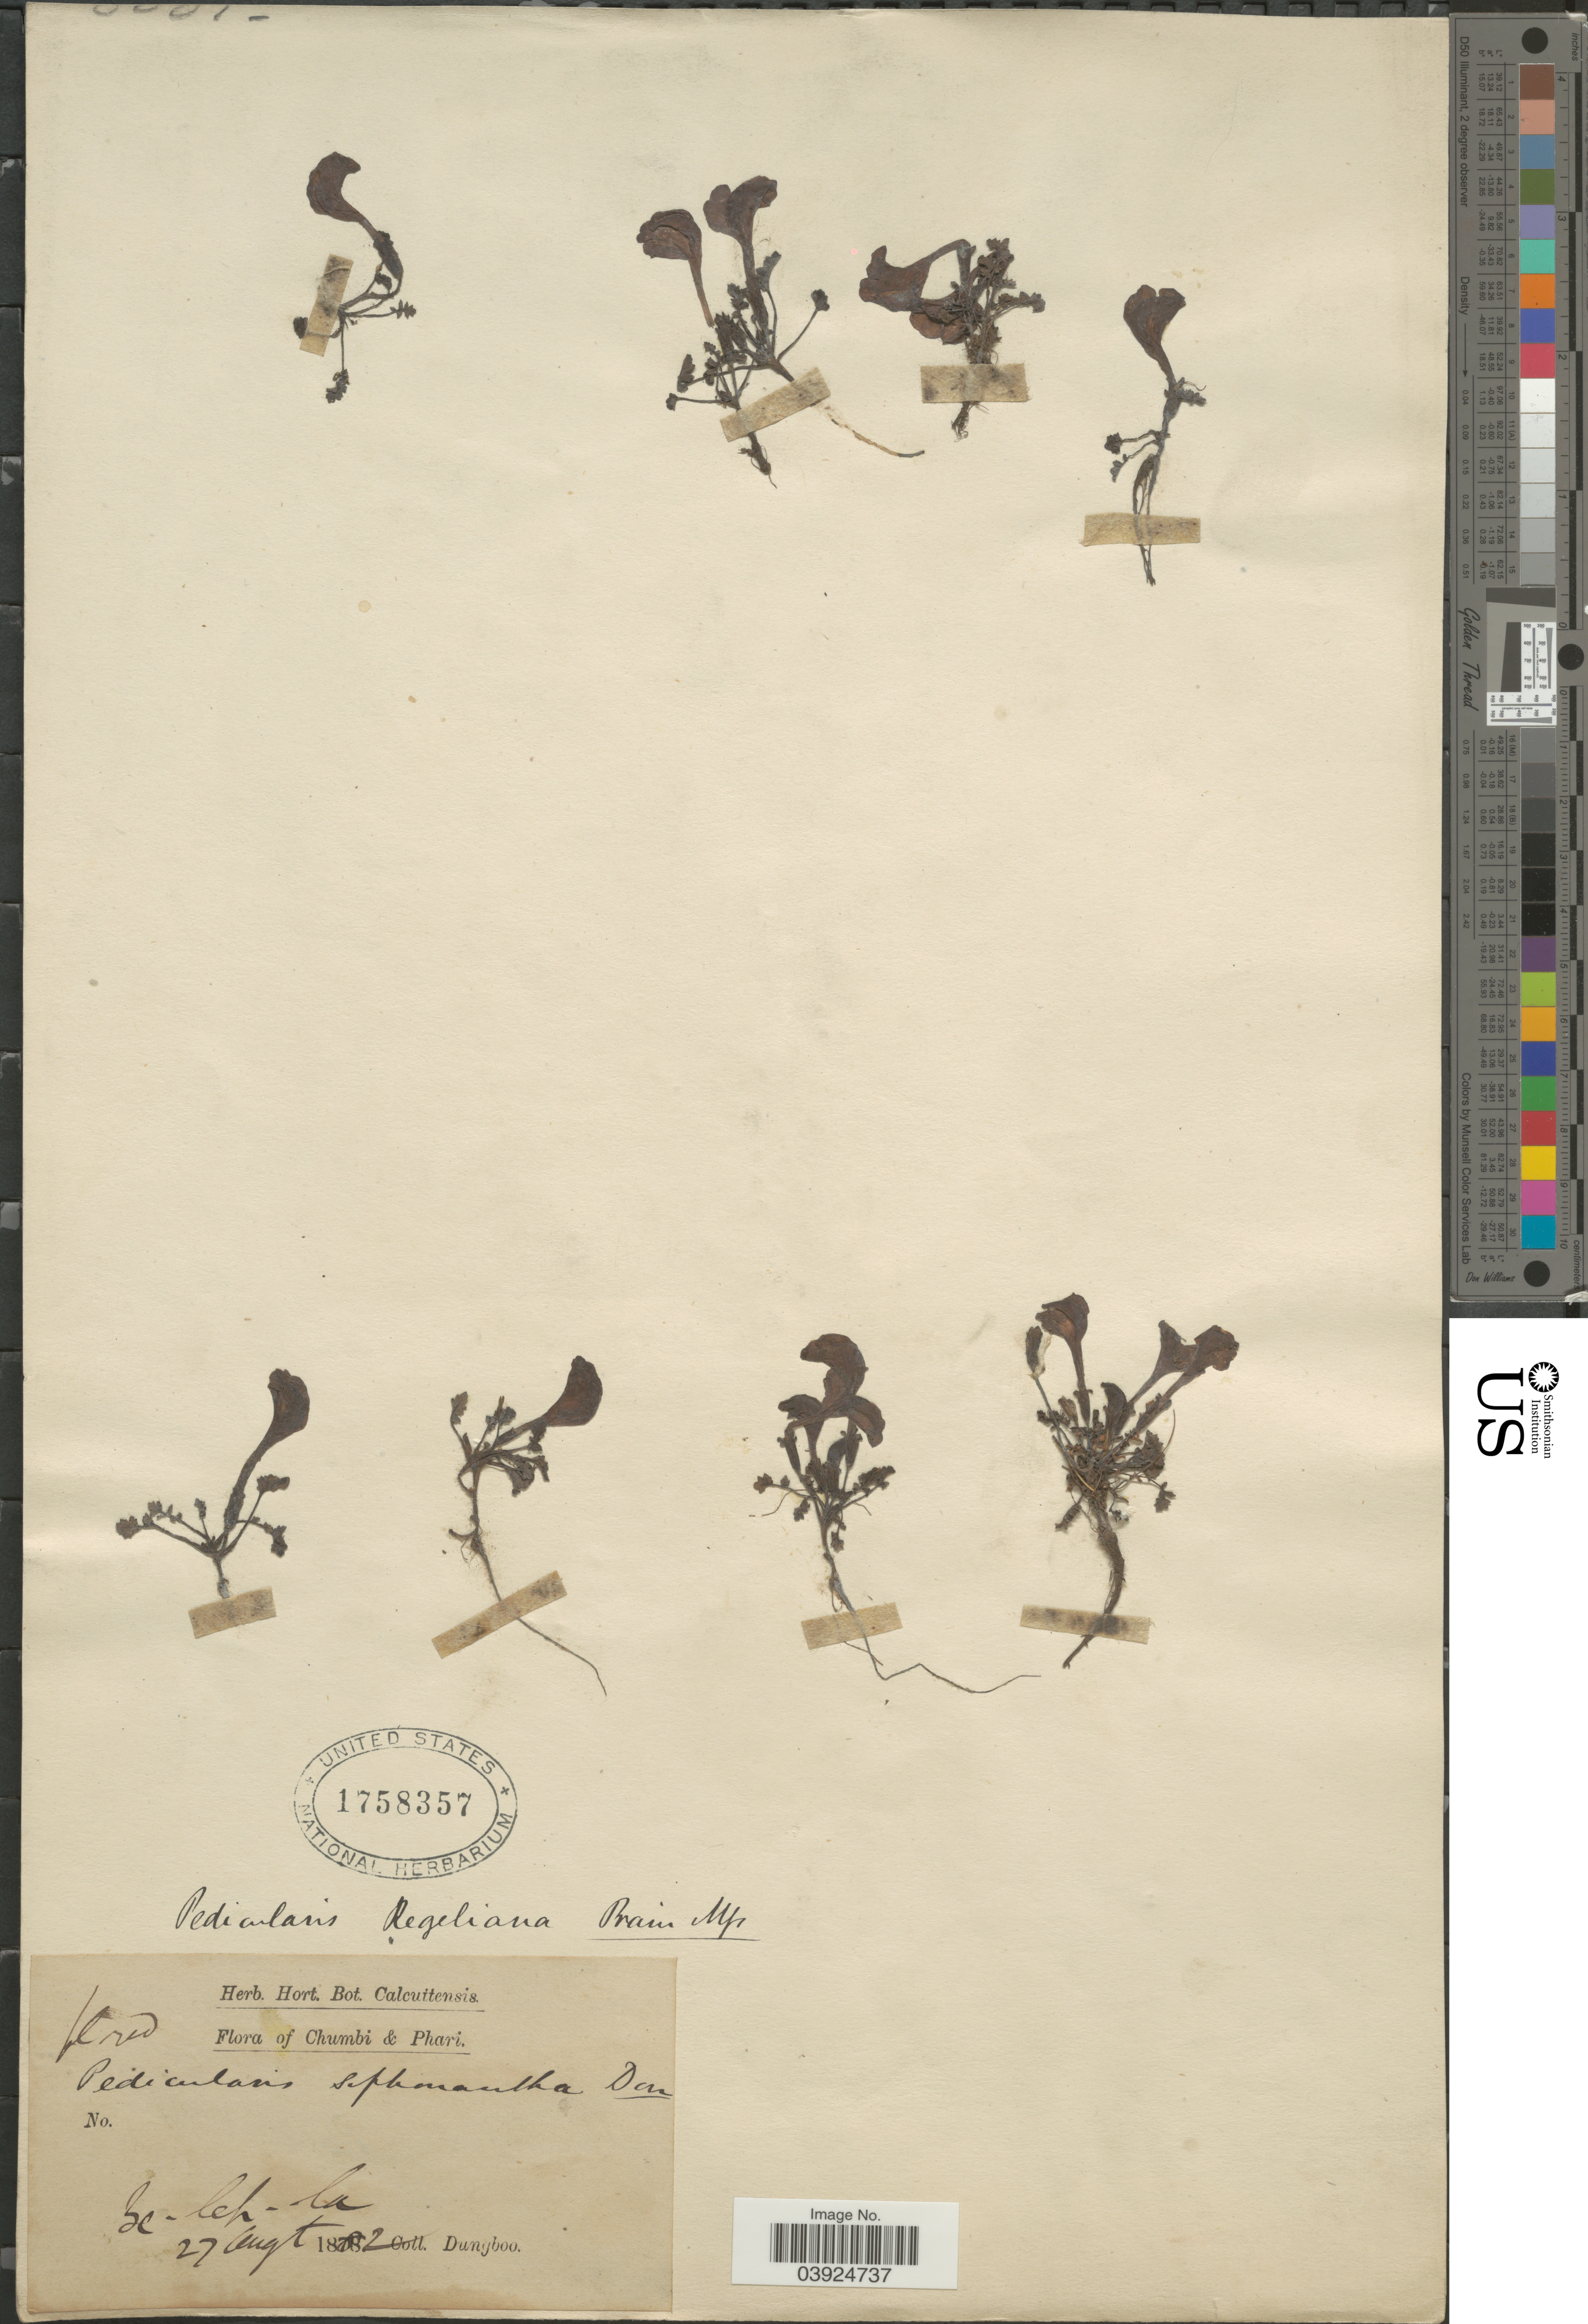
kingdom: Plantae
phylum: Tracheophyta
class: Magnoliopsida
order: Lamiales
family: Orobanchaceae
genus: Pedicularis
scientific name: Pedicularis regeliana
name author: Prain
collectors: Dungboo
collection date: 1802-08-27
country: China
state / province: Xizang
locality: Chumbi & Phari. Ze-leh-la.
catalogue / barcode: US 1758357